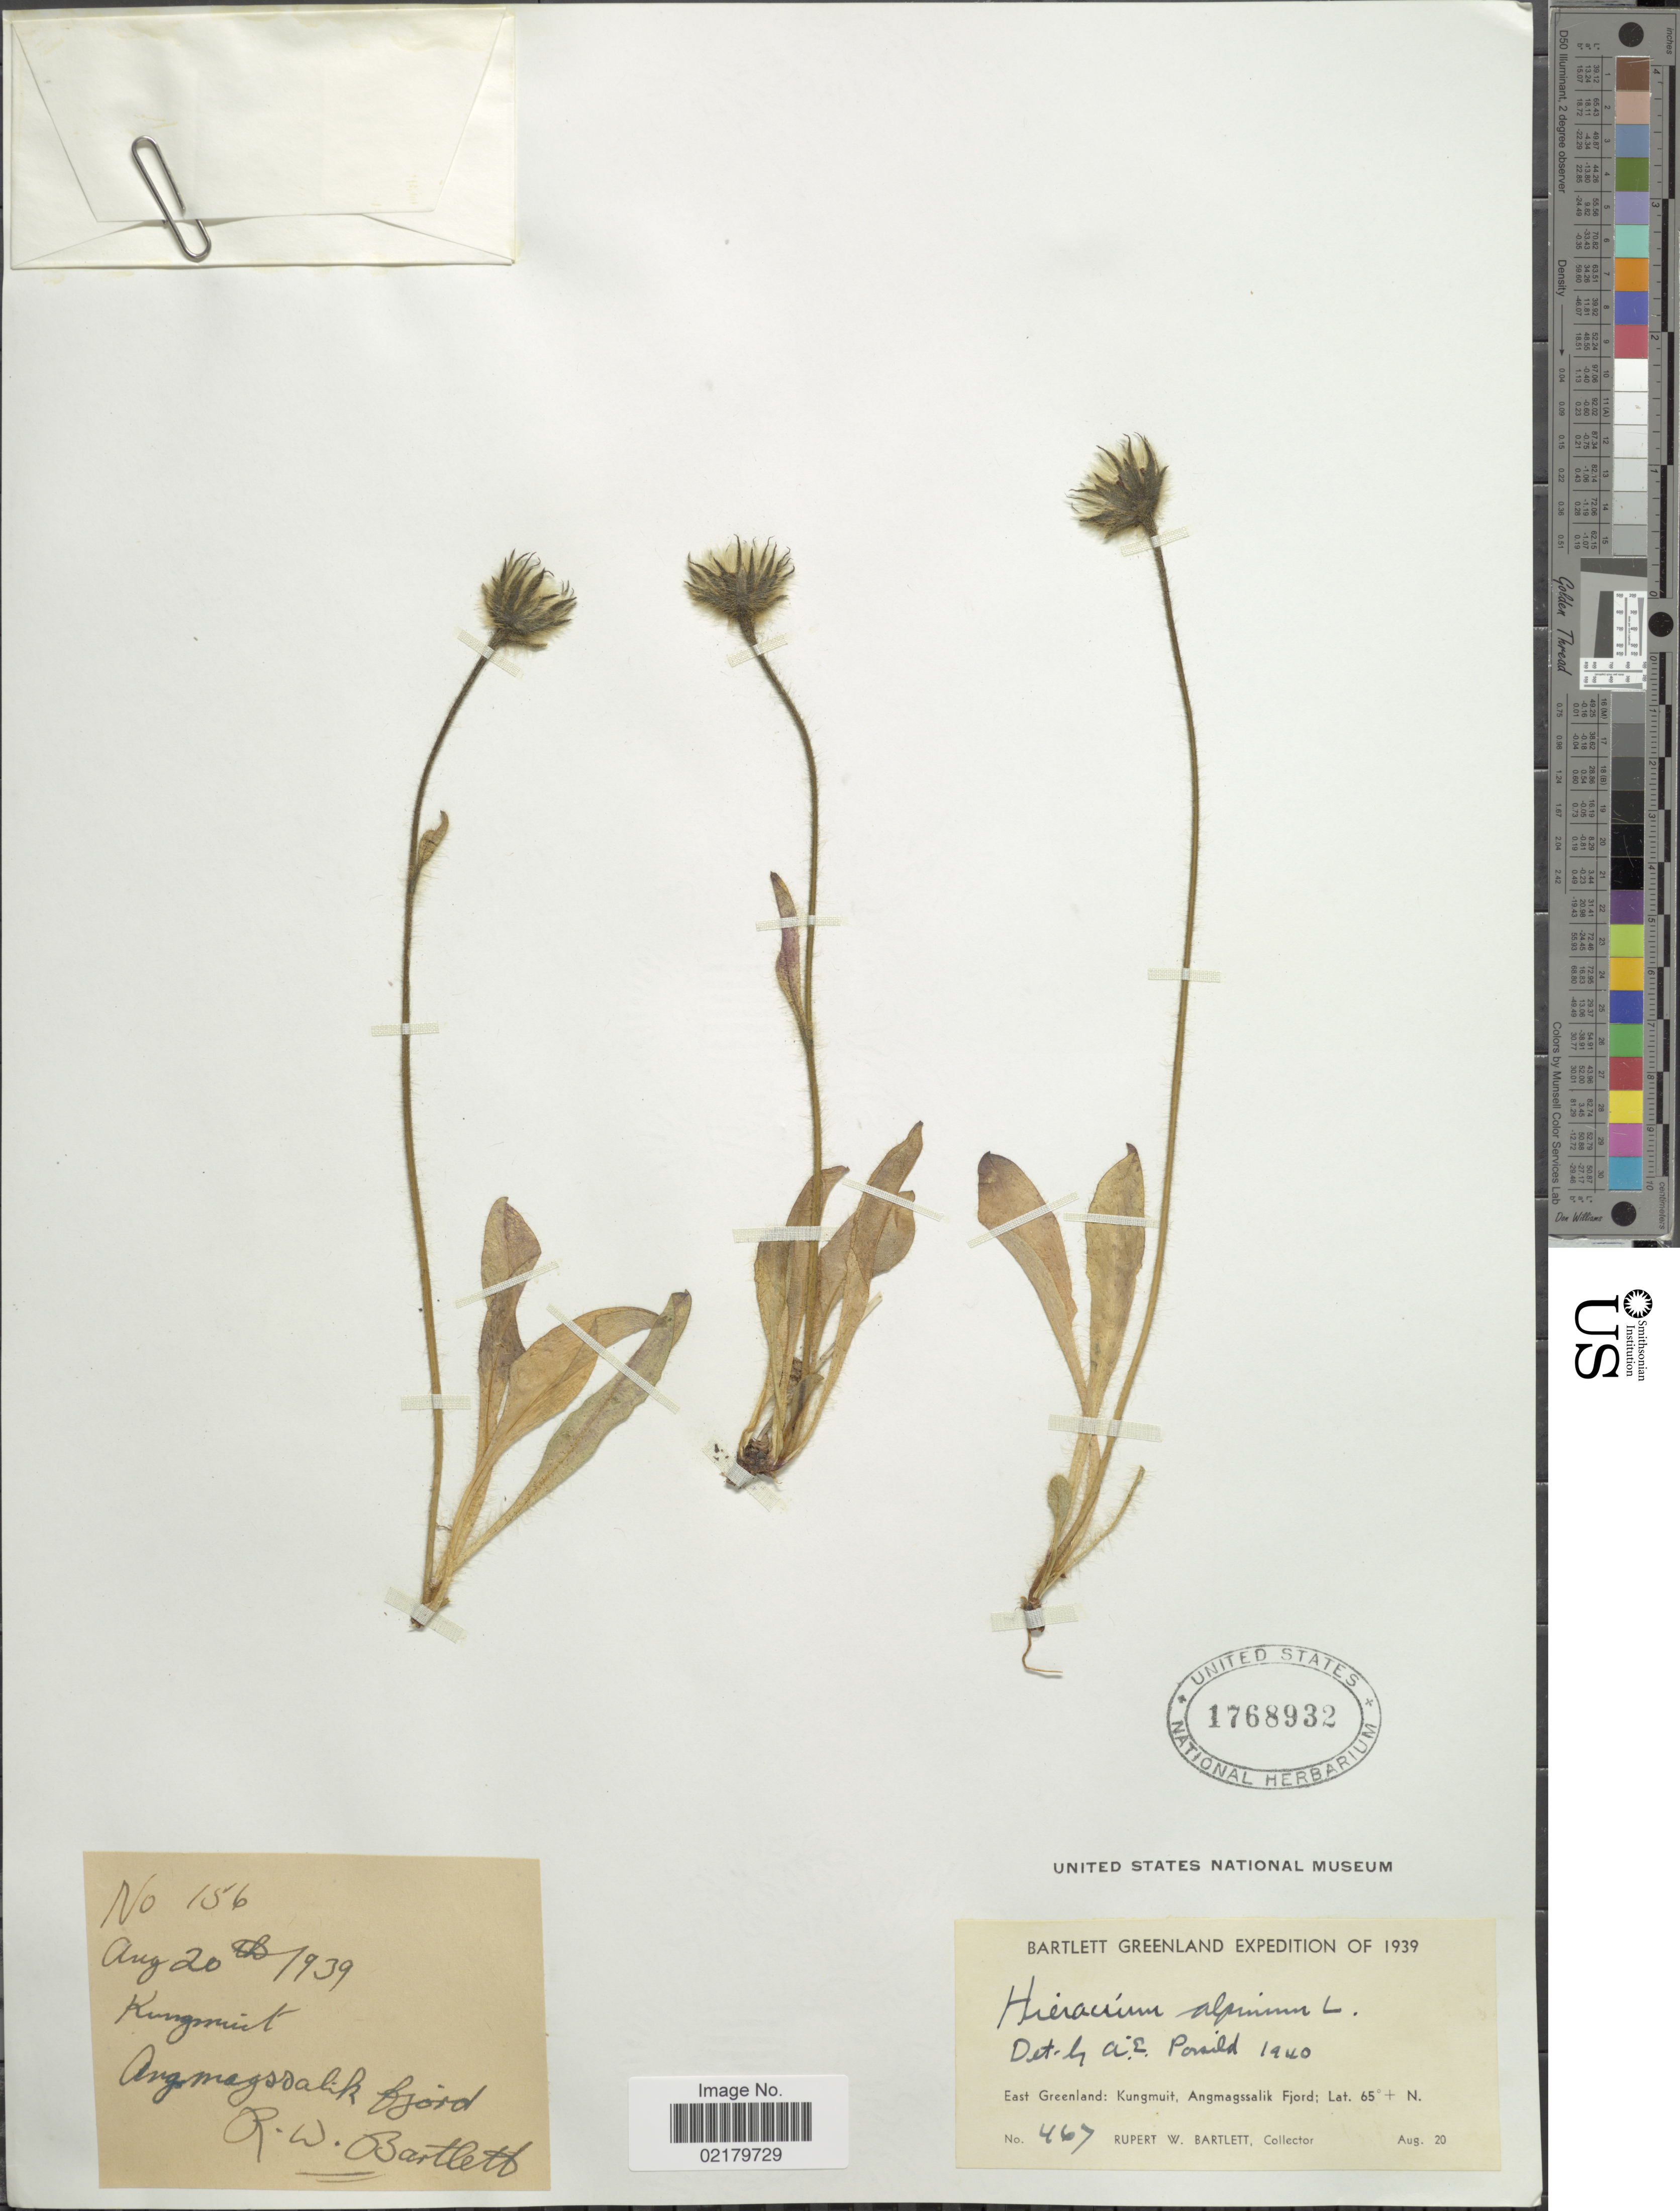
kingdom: Plantae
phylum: Tracheophyta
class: Magnoliopsida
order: Asterales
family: Asteraceae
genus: Hieracium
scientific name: Hieracium alpinum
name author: L.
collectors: R. W. Bartlett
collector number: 467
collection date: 1939-08-20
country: Greenland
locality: East Greenland: Kungmuit, Angmagssalik Fjord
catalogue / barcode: US 1768932